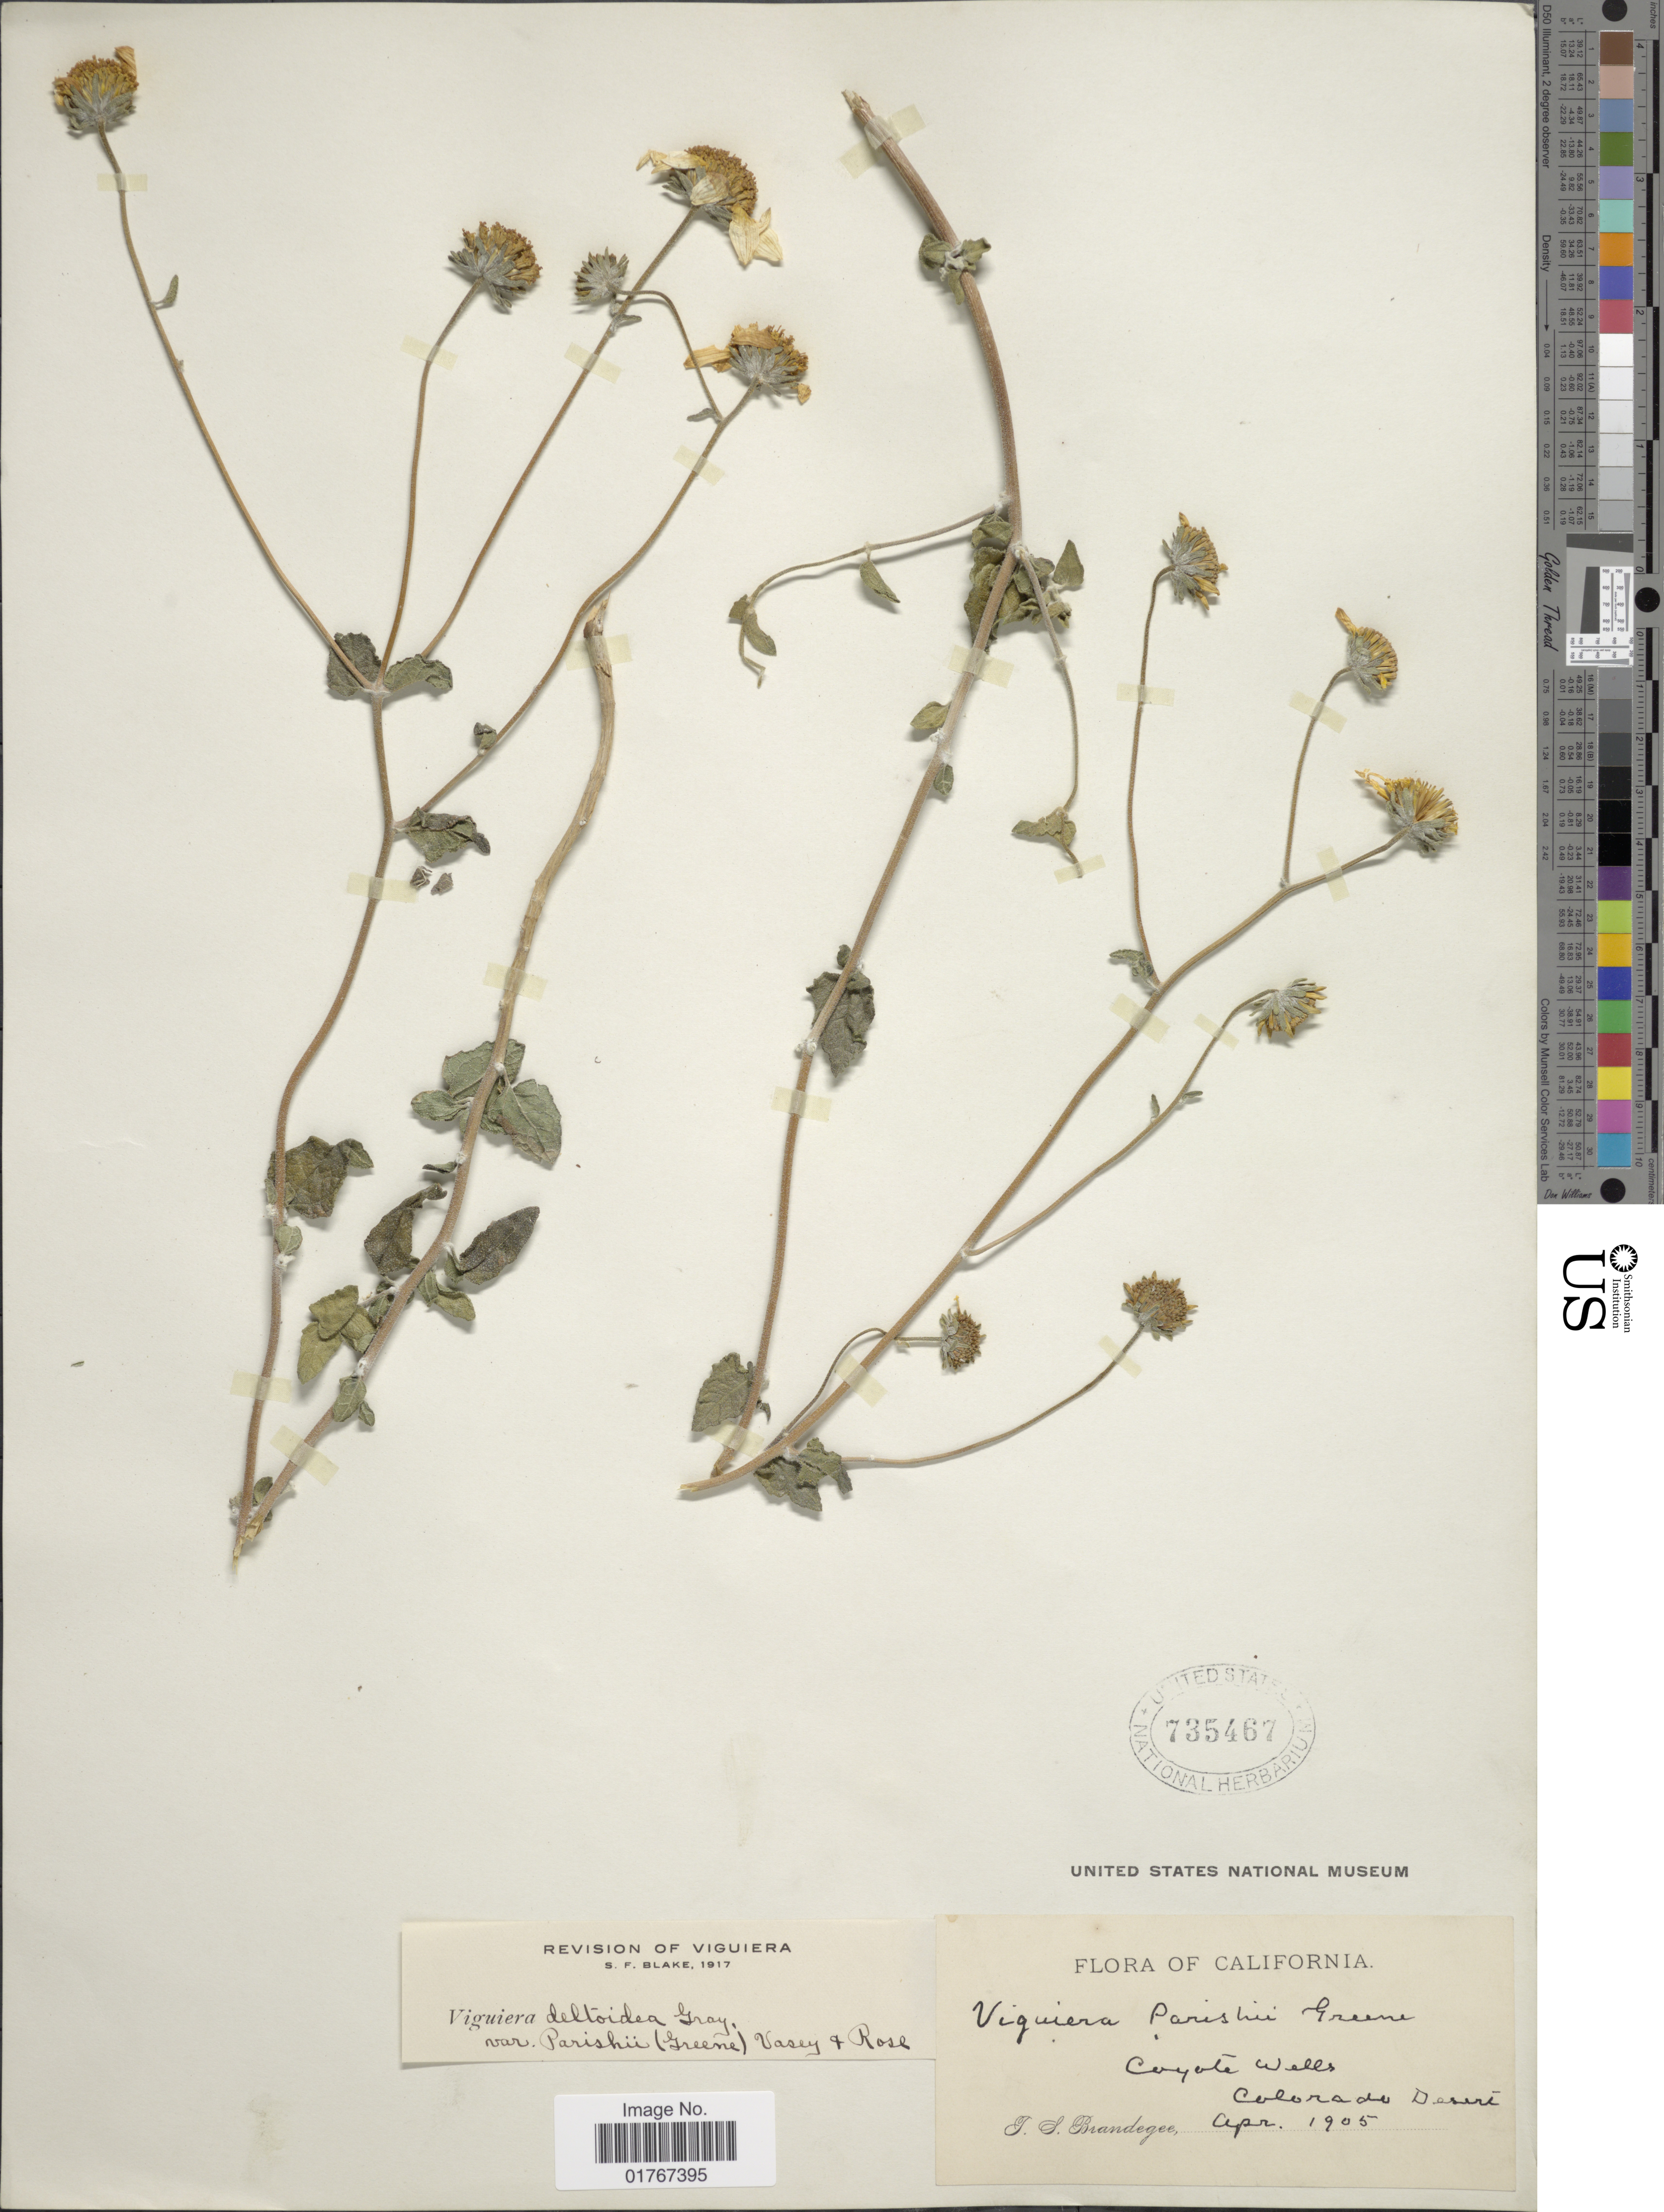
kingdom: Plantae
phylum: Tracheophyta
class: Magnoliopsida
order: Asterales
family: Asteraceae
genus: Viguiera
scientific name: Viguiera deltoidea var. parishii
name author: (Greene) Vasey & Rose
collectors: T. S. Brandegee (herbarium)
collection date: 1905-04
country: United States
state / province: Colorado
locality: Coyote Wells, Colorado Desert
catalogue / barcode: US 735467